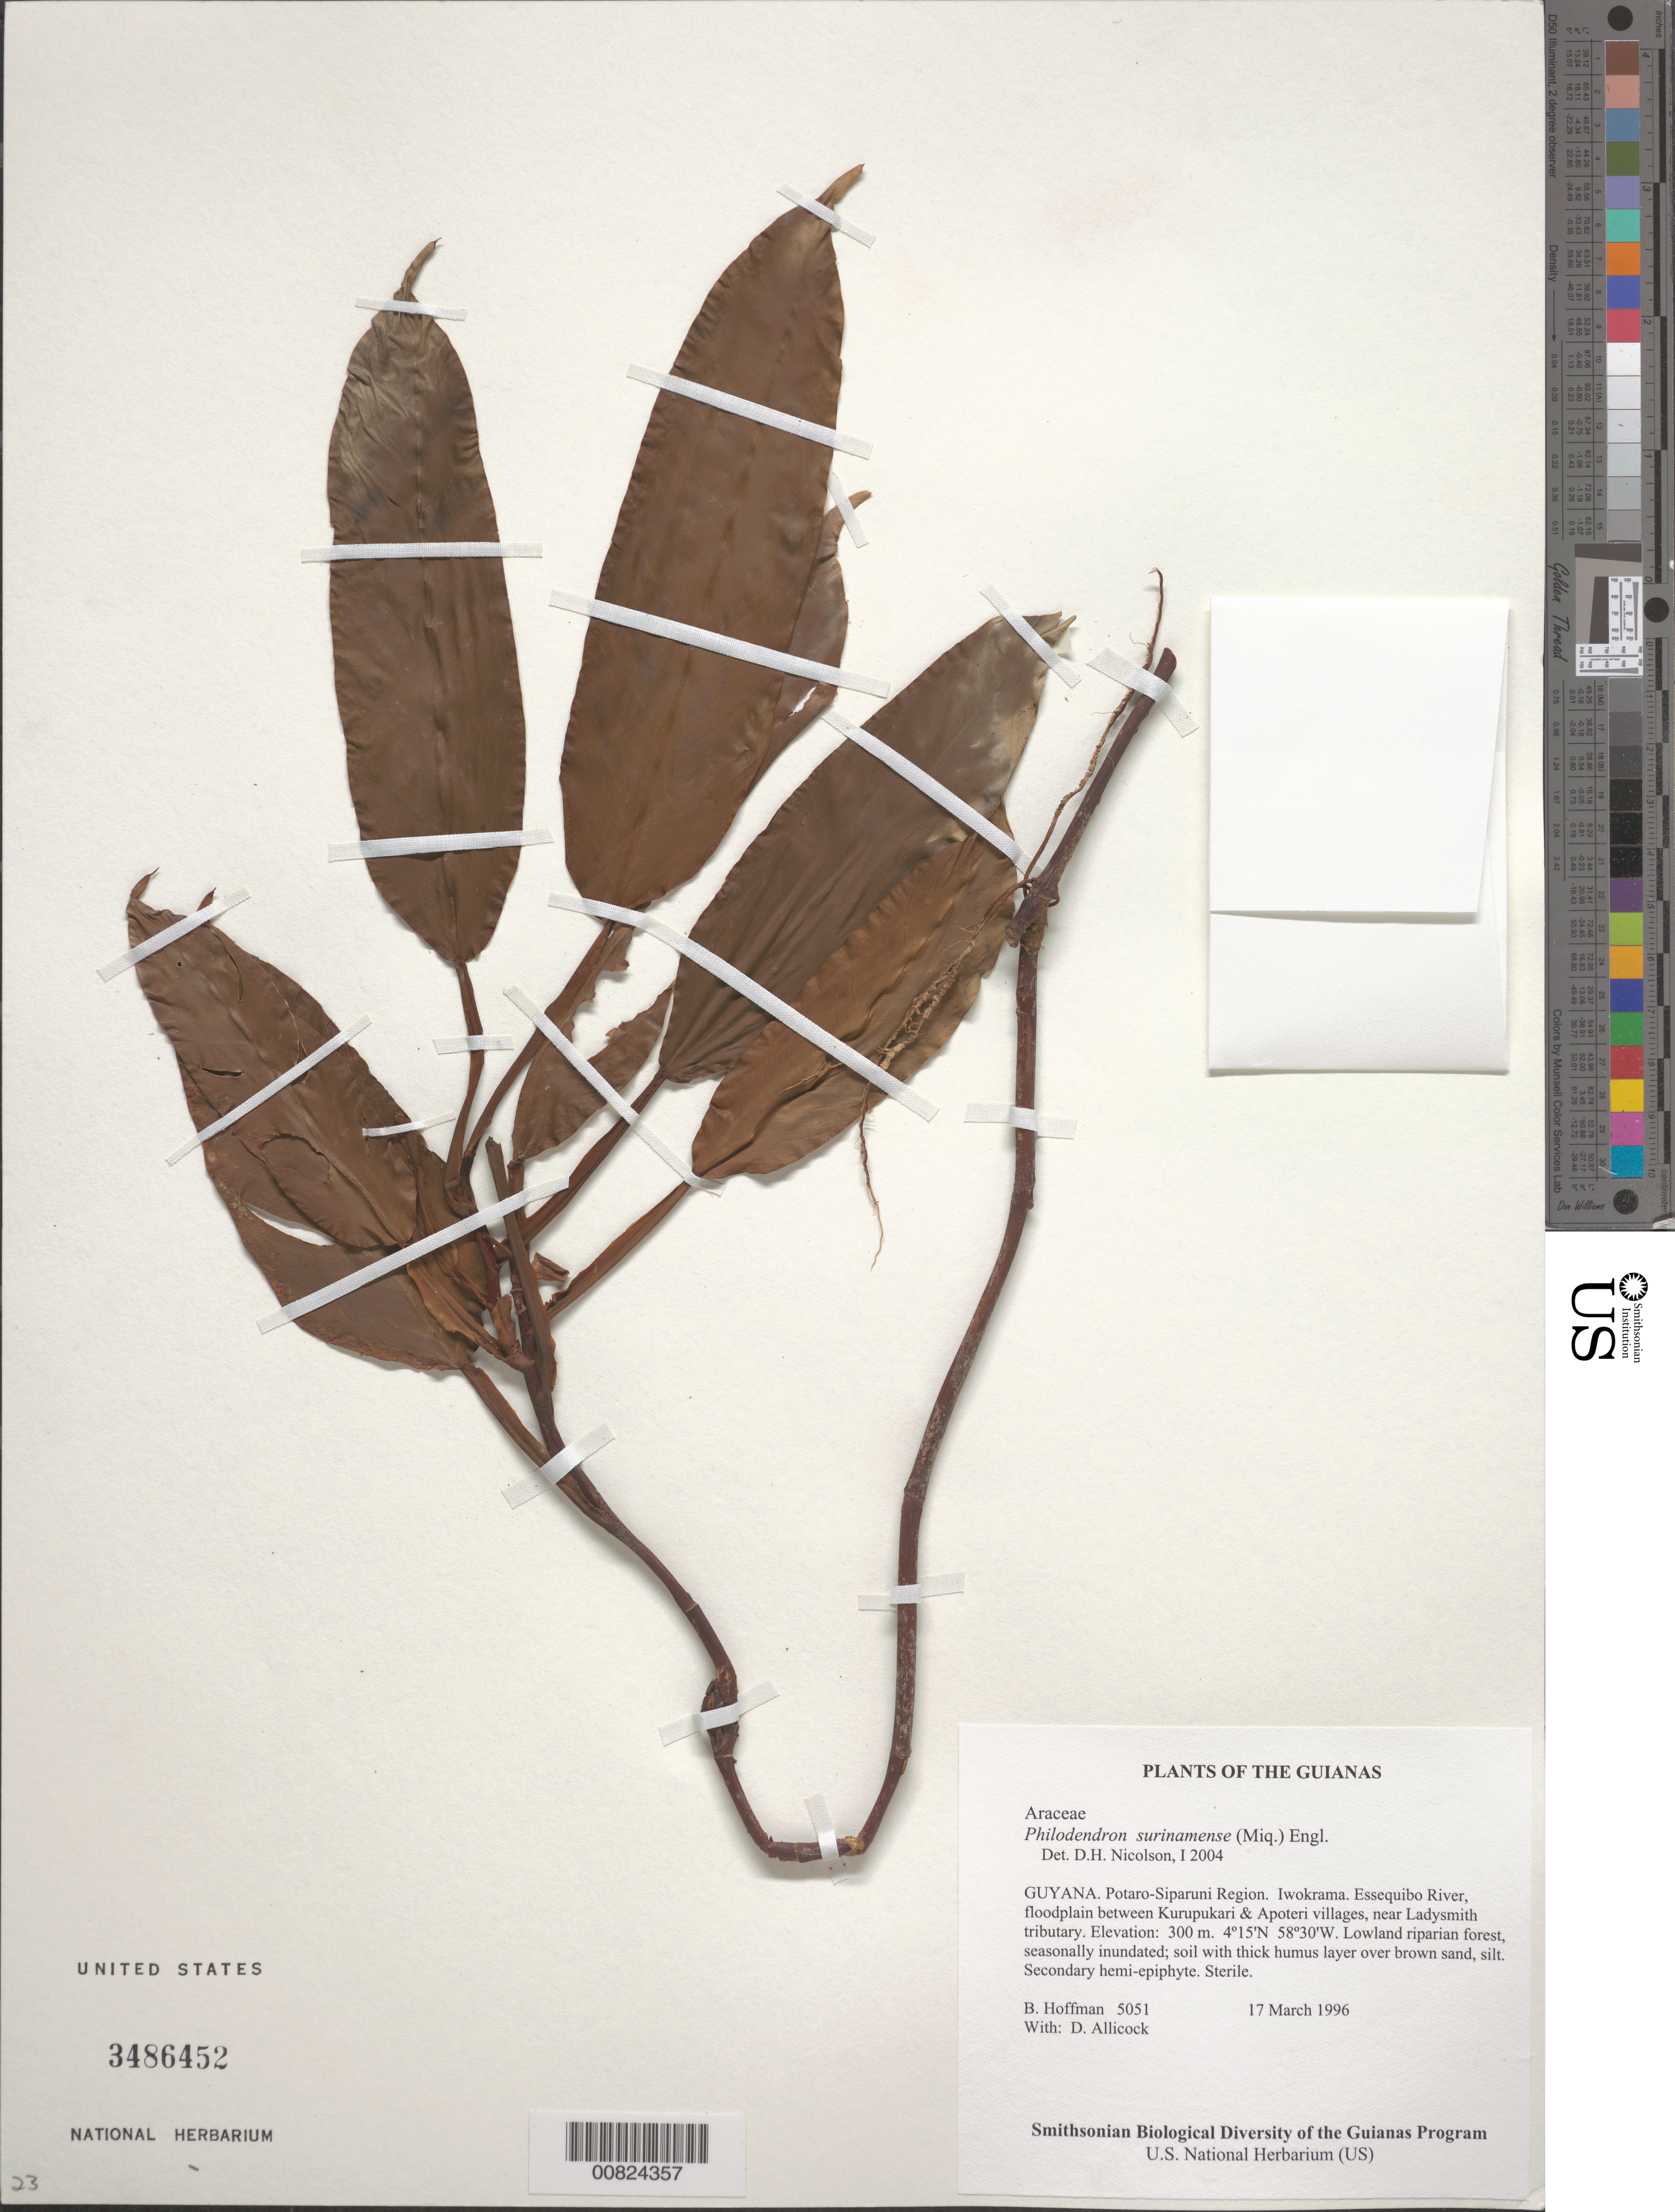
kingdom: Plantae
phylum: Tracheophyta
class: Liliopsida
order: Alismatales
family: Araceae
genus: Philodendron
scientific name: Philodendron surinamense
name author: (Miq.) Engl.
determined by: Nicolson, Dan H.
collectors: B. Hoffman & D. Allicock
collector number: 5051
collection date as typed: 17 March 1996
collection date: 1996-03-17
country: Guyana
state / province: Potaro-Siparuni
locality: Iwokrama. Essequibo River, floodplain between Kurupukari & Apoteri villages, near Ladysmith tributary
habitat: Lowland riparian forest, seasonally inundated; soil with thick humus layer over brown sand, silt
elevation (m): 300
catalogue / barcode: US 3486452